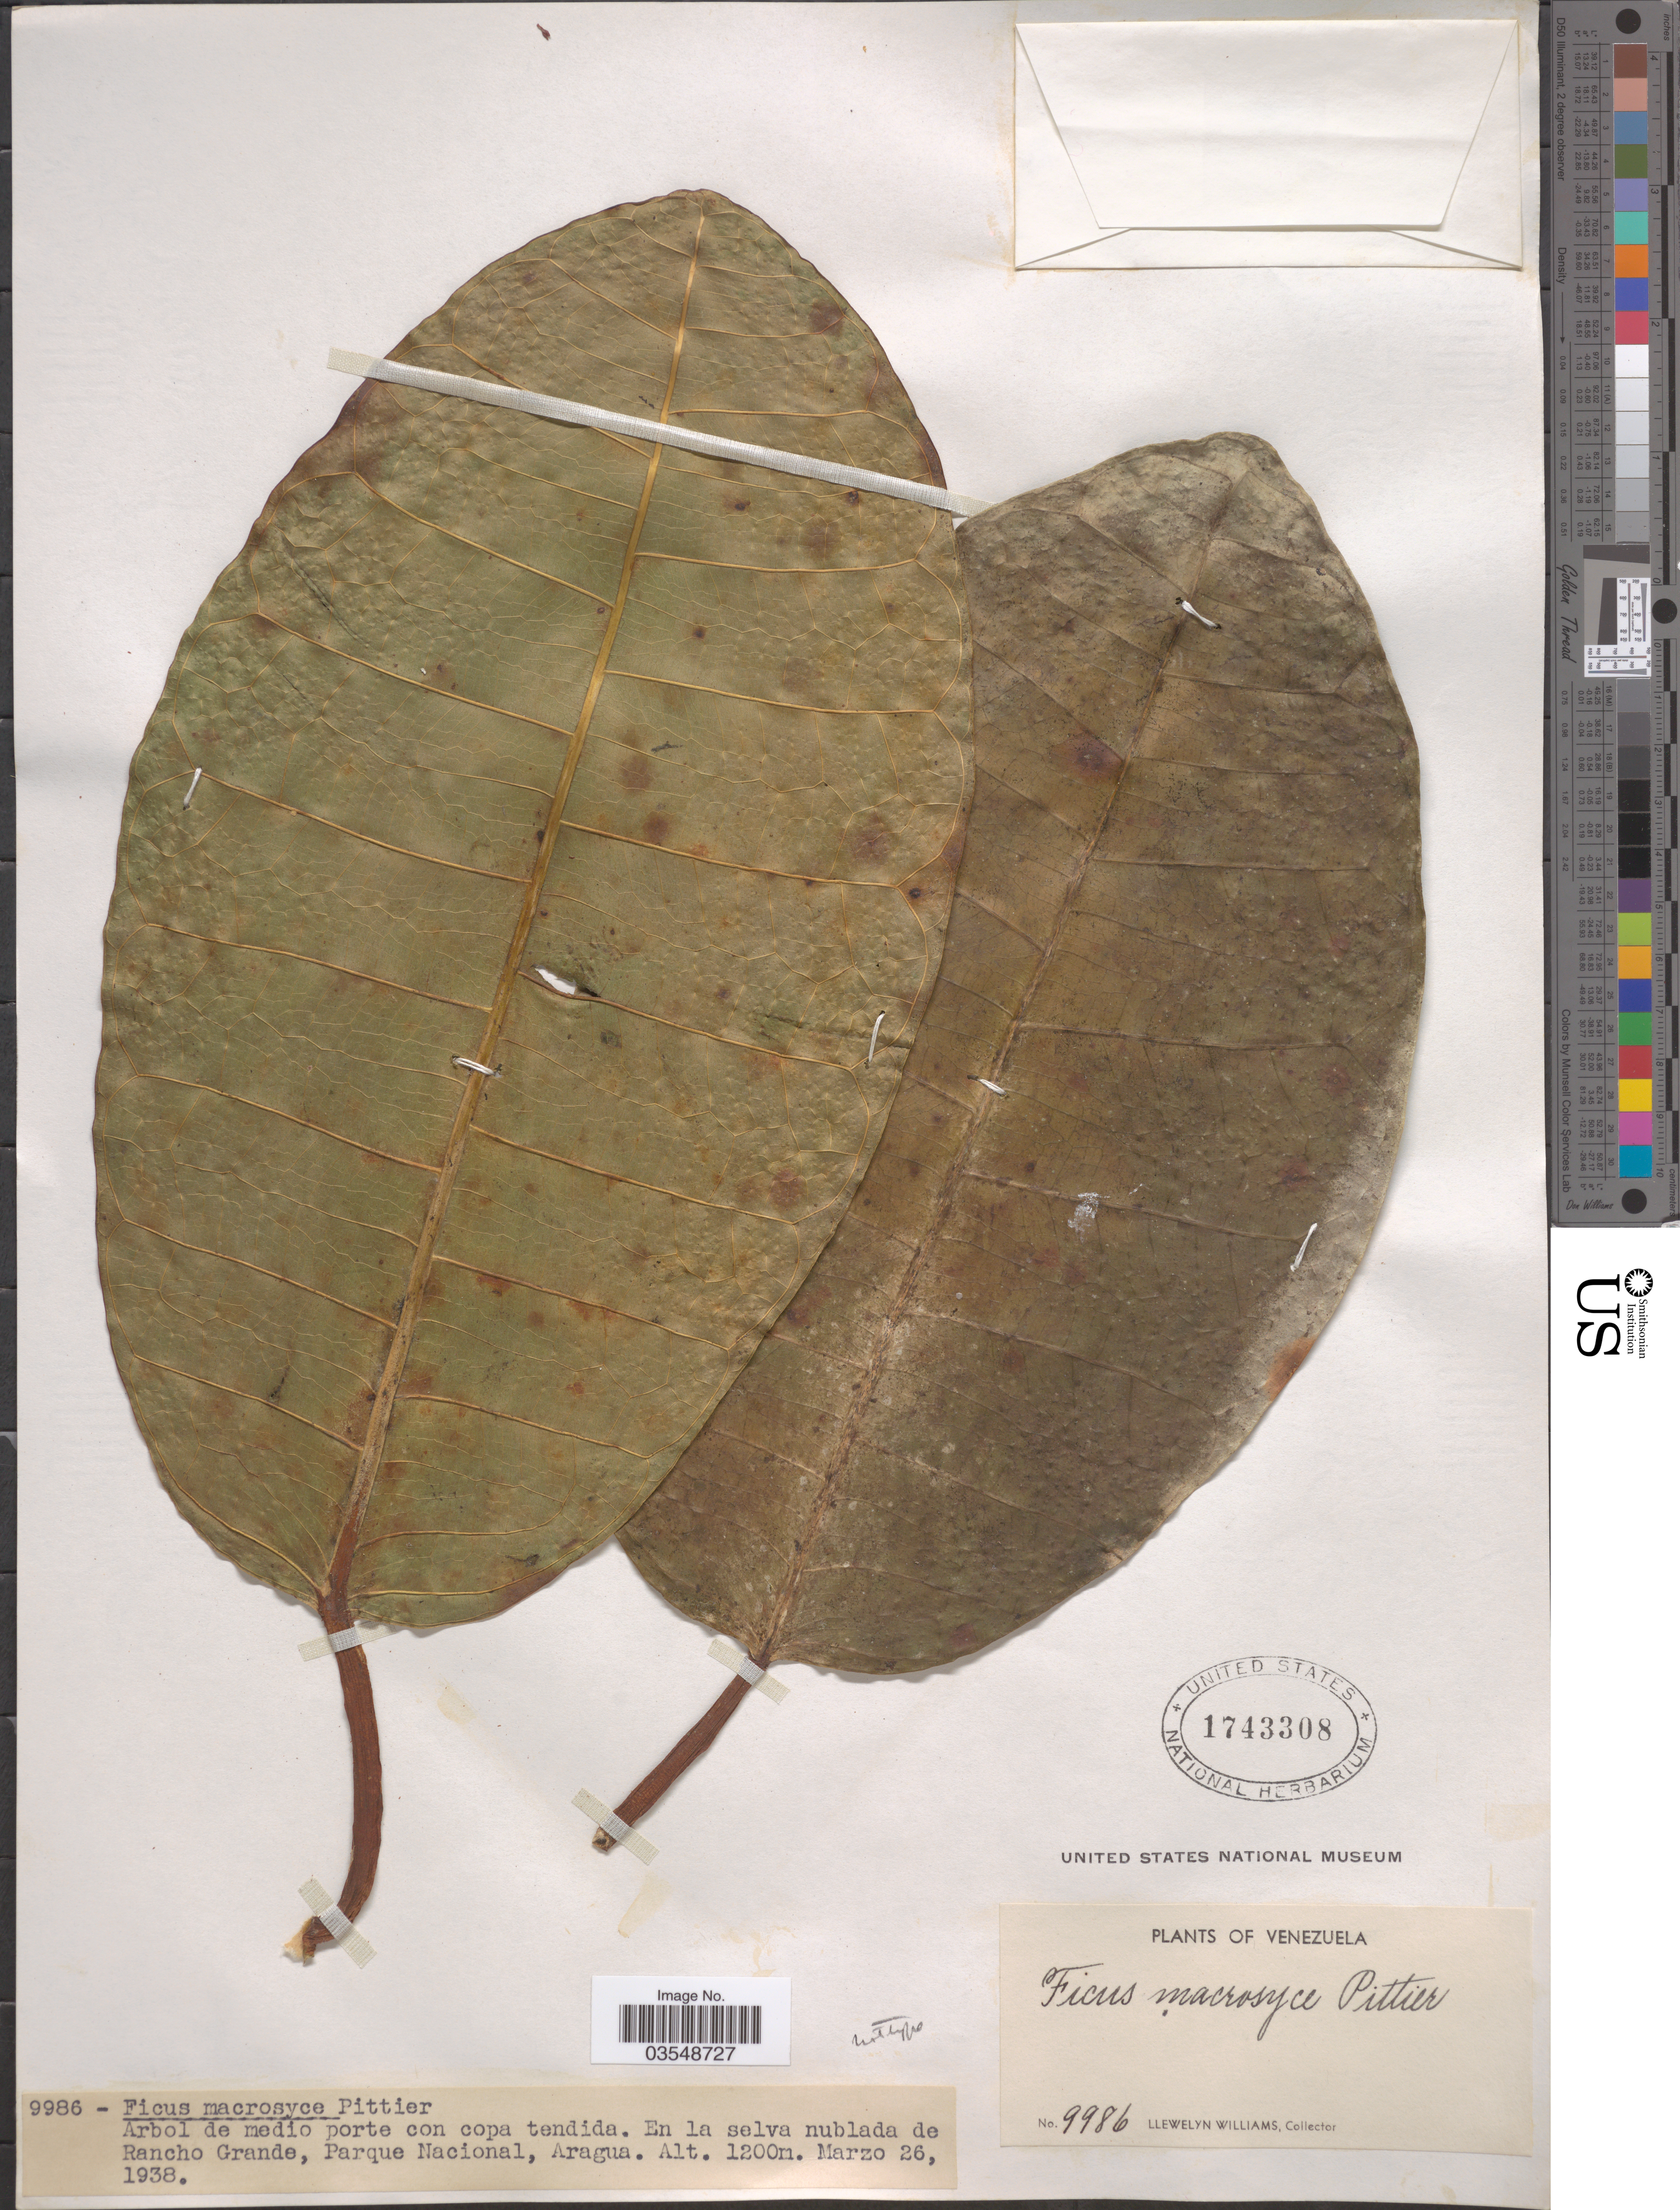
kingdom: Plantae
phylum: Tracheophyta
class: Magnoliopsida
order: Rosales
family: Moraceae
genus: Ficus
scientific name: Ficus macrosyce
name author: Pittier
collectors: Ll. Williams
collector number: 9986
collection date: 1938-03-26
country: Venezuela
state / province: Aragua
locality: En la selva nublada de Rancho Grande, Parque Nacional.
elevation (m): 1200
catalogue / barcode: US 1743308